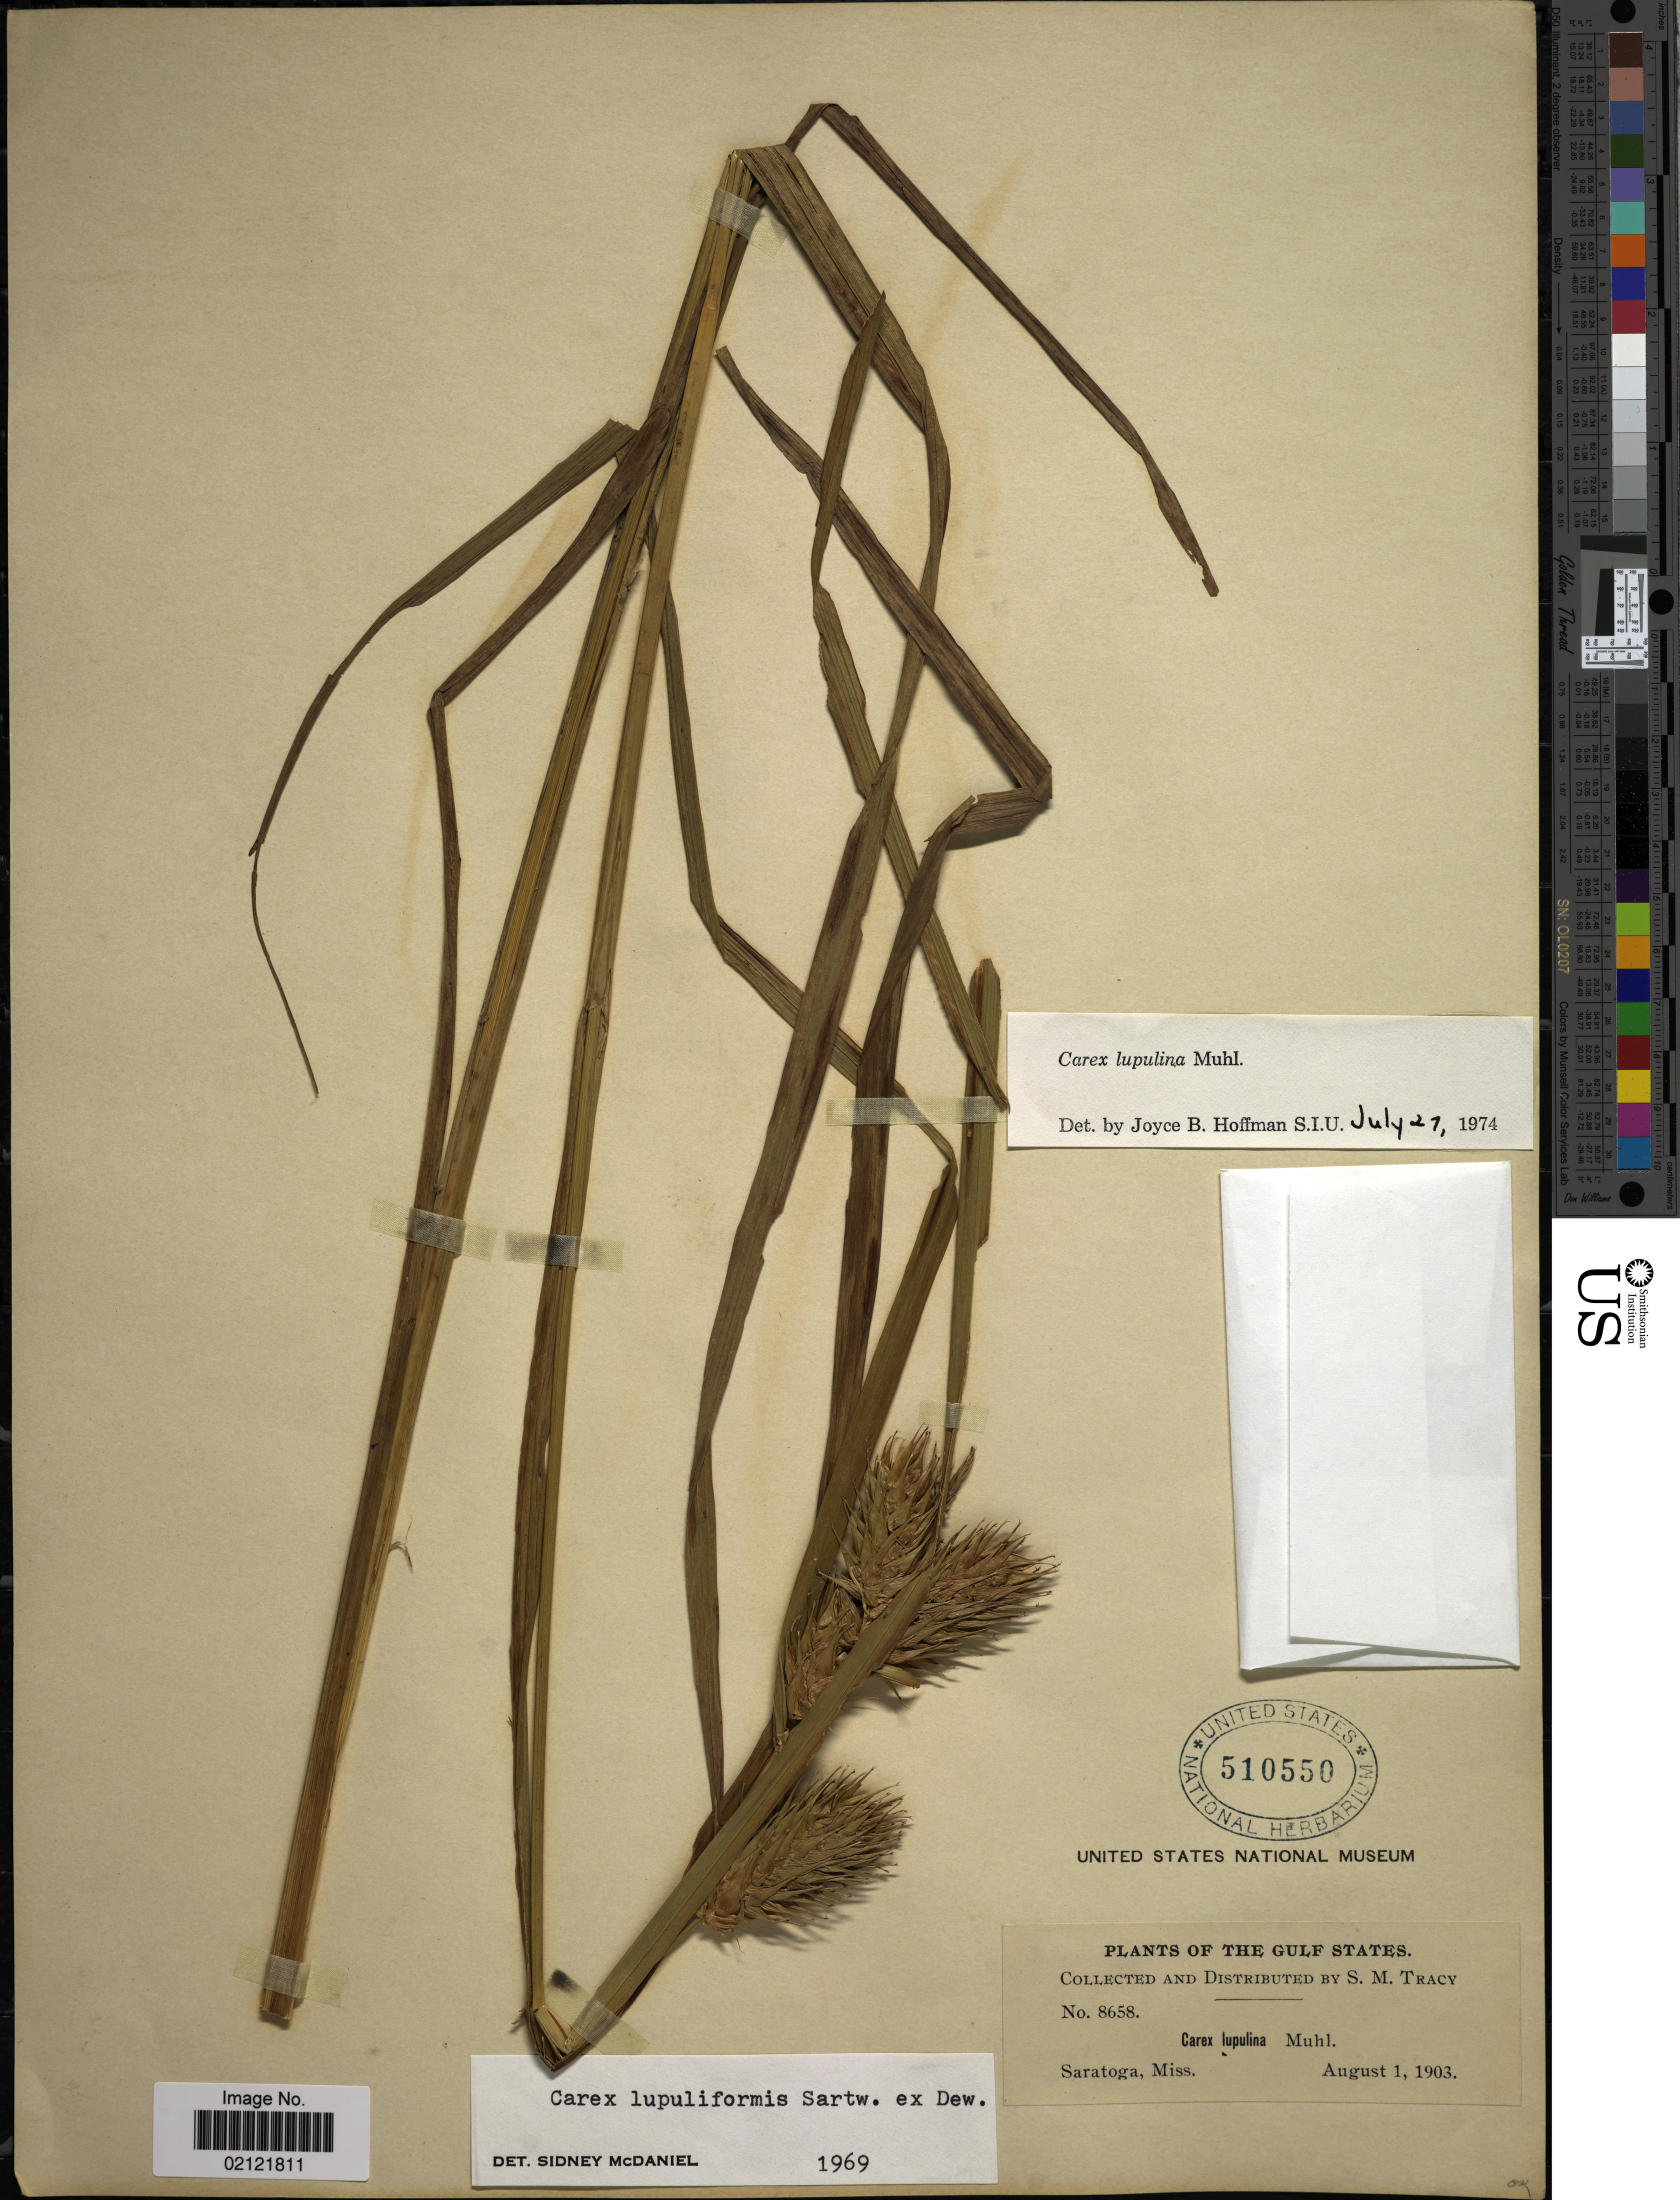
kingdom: Plantae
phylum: Tracheophyta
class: Liliopsida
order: Poales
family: Cyperaceae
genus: Carex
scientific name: Carex lupulina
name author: Muhl. ex Willd.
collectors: S. M. Tracy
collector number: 8658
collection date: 1903-08-01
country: United States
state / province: Mississippi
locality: The Gulf States, Saratoga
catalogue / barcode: US 510550